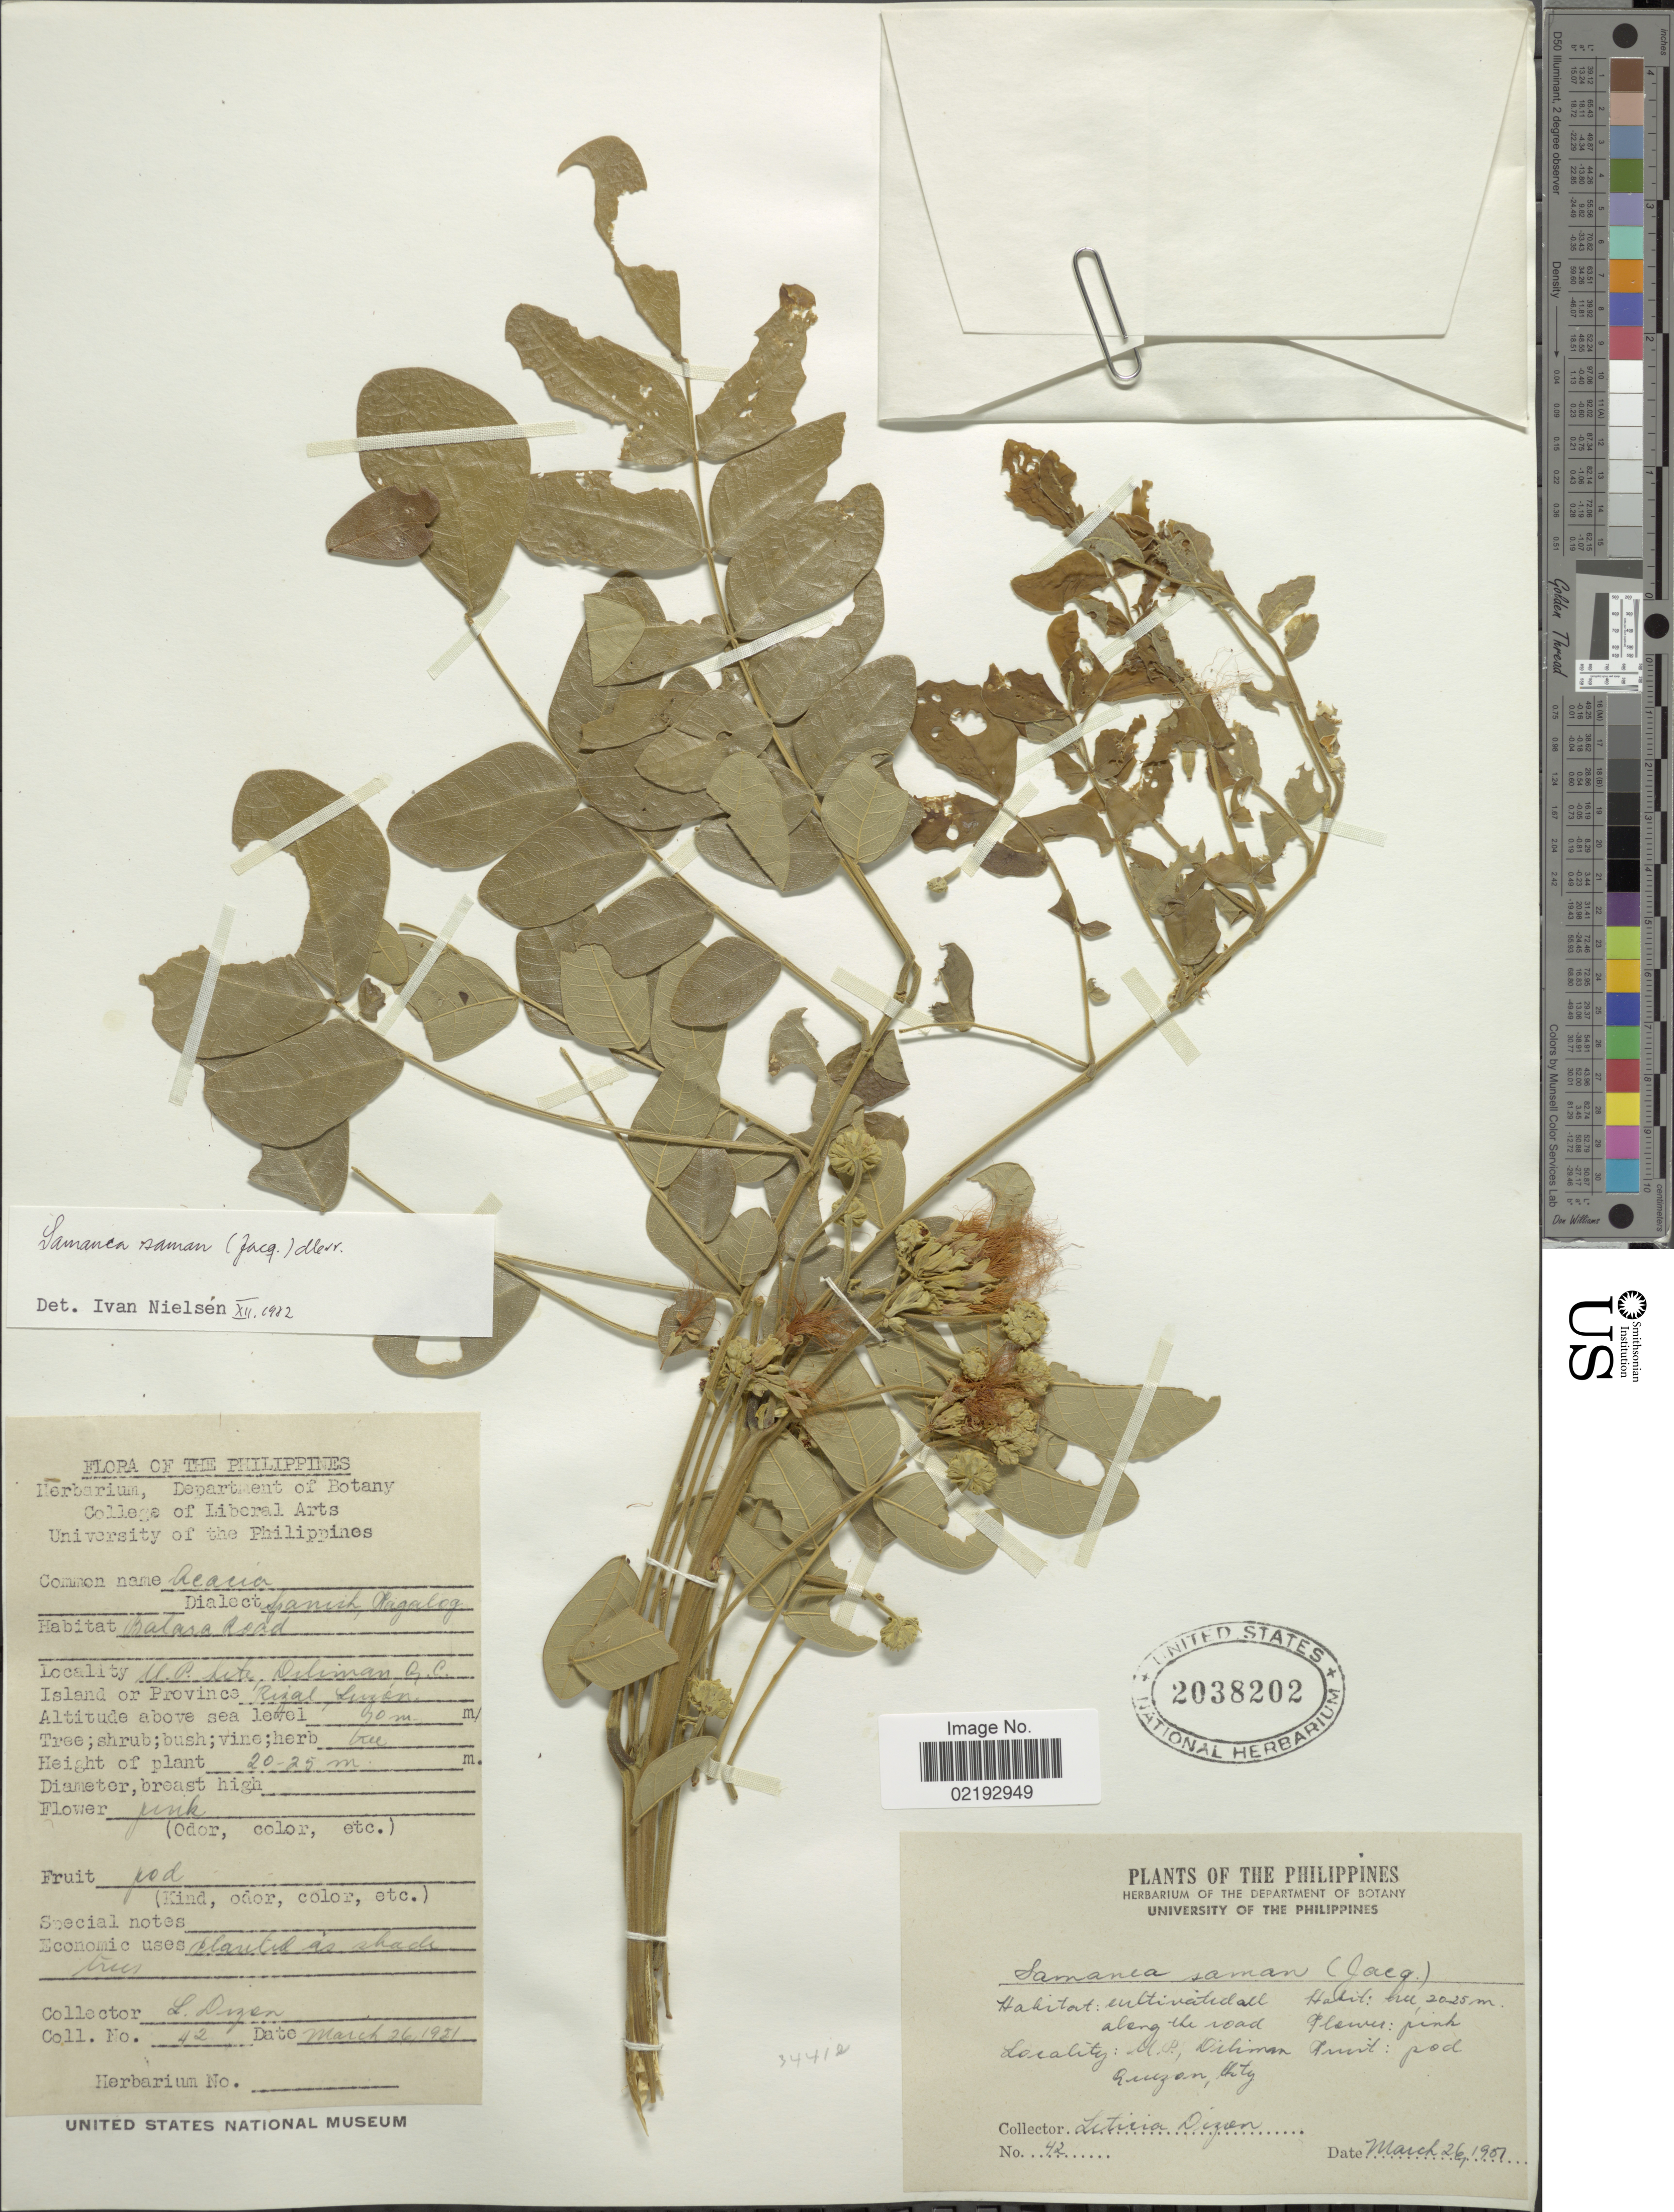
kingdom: Plantae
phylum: Tracheophyta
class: Magnoliopsida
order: Fabales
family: Fabaceae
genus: Samanea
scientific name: Samanea saman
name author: (Jacq.) Merr.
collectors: L. Dizen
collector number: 42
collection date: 1951-03-26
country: Philippines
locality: U. P. Lite, Diliman A. C. Province Rizal, Luzon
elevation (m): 30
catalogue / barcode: US 2038202